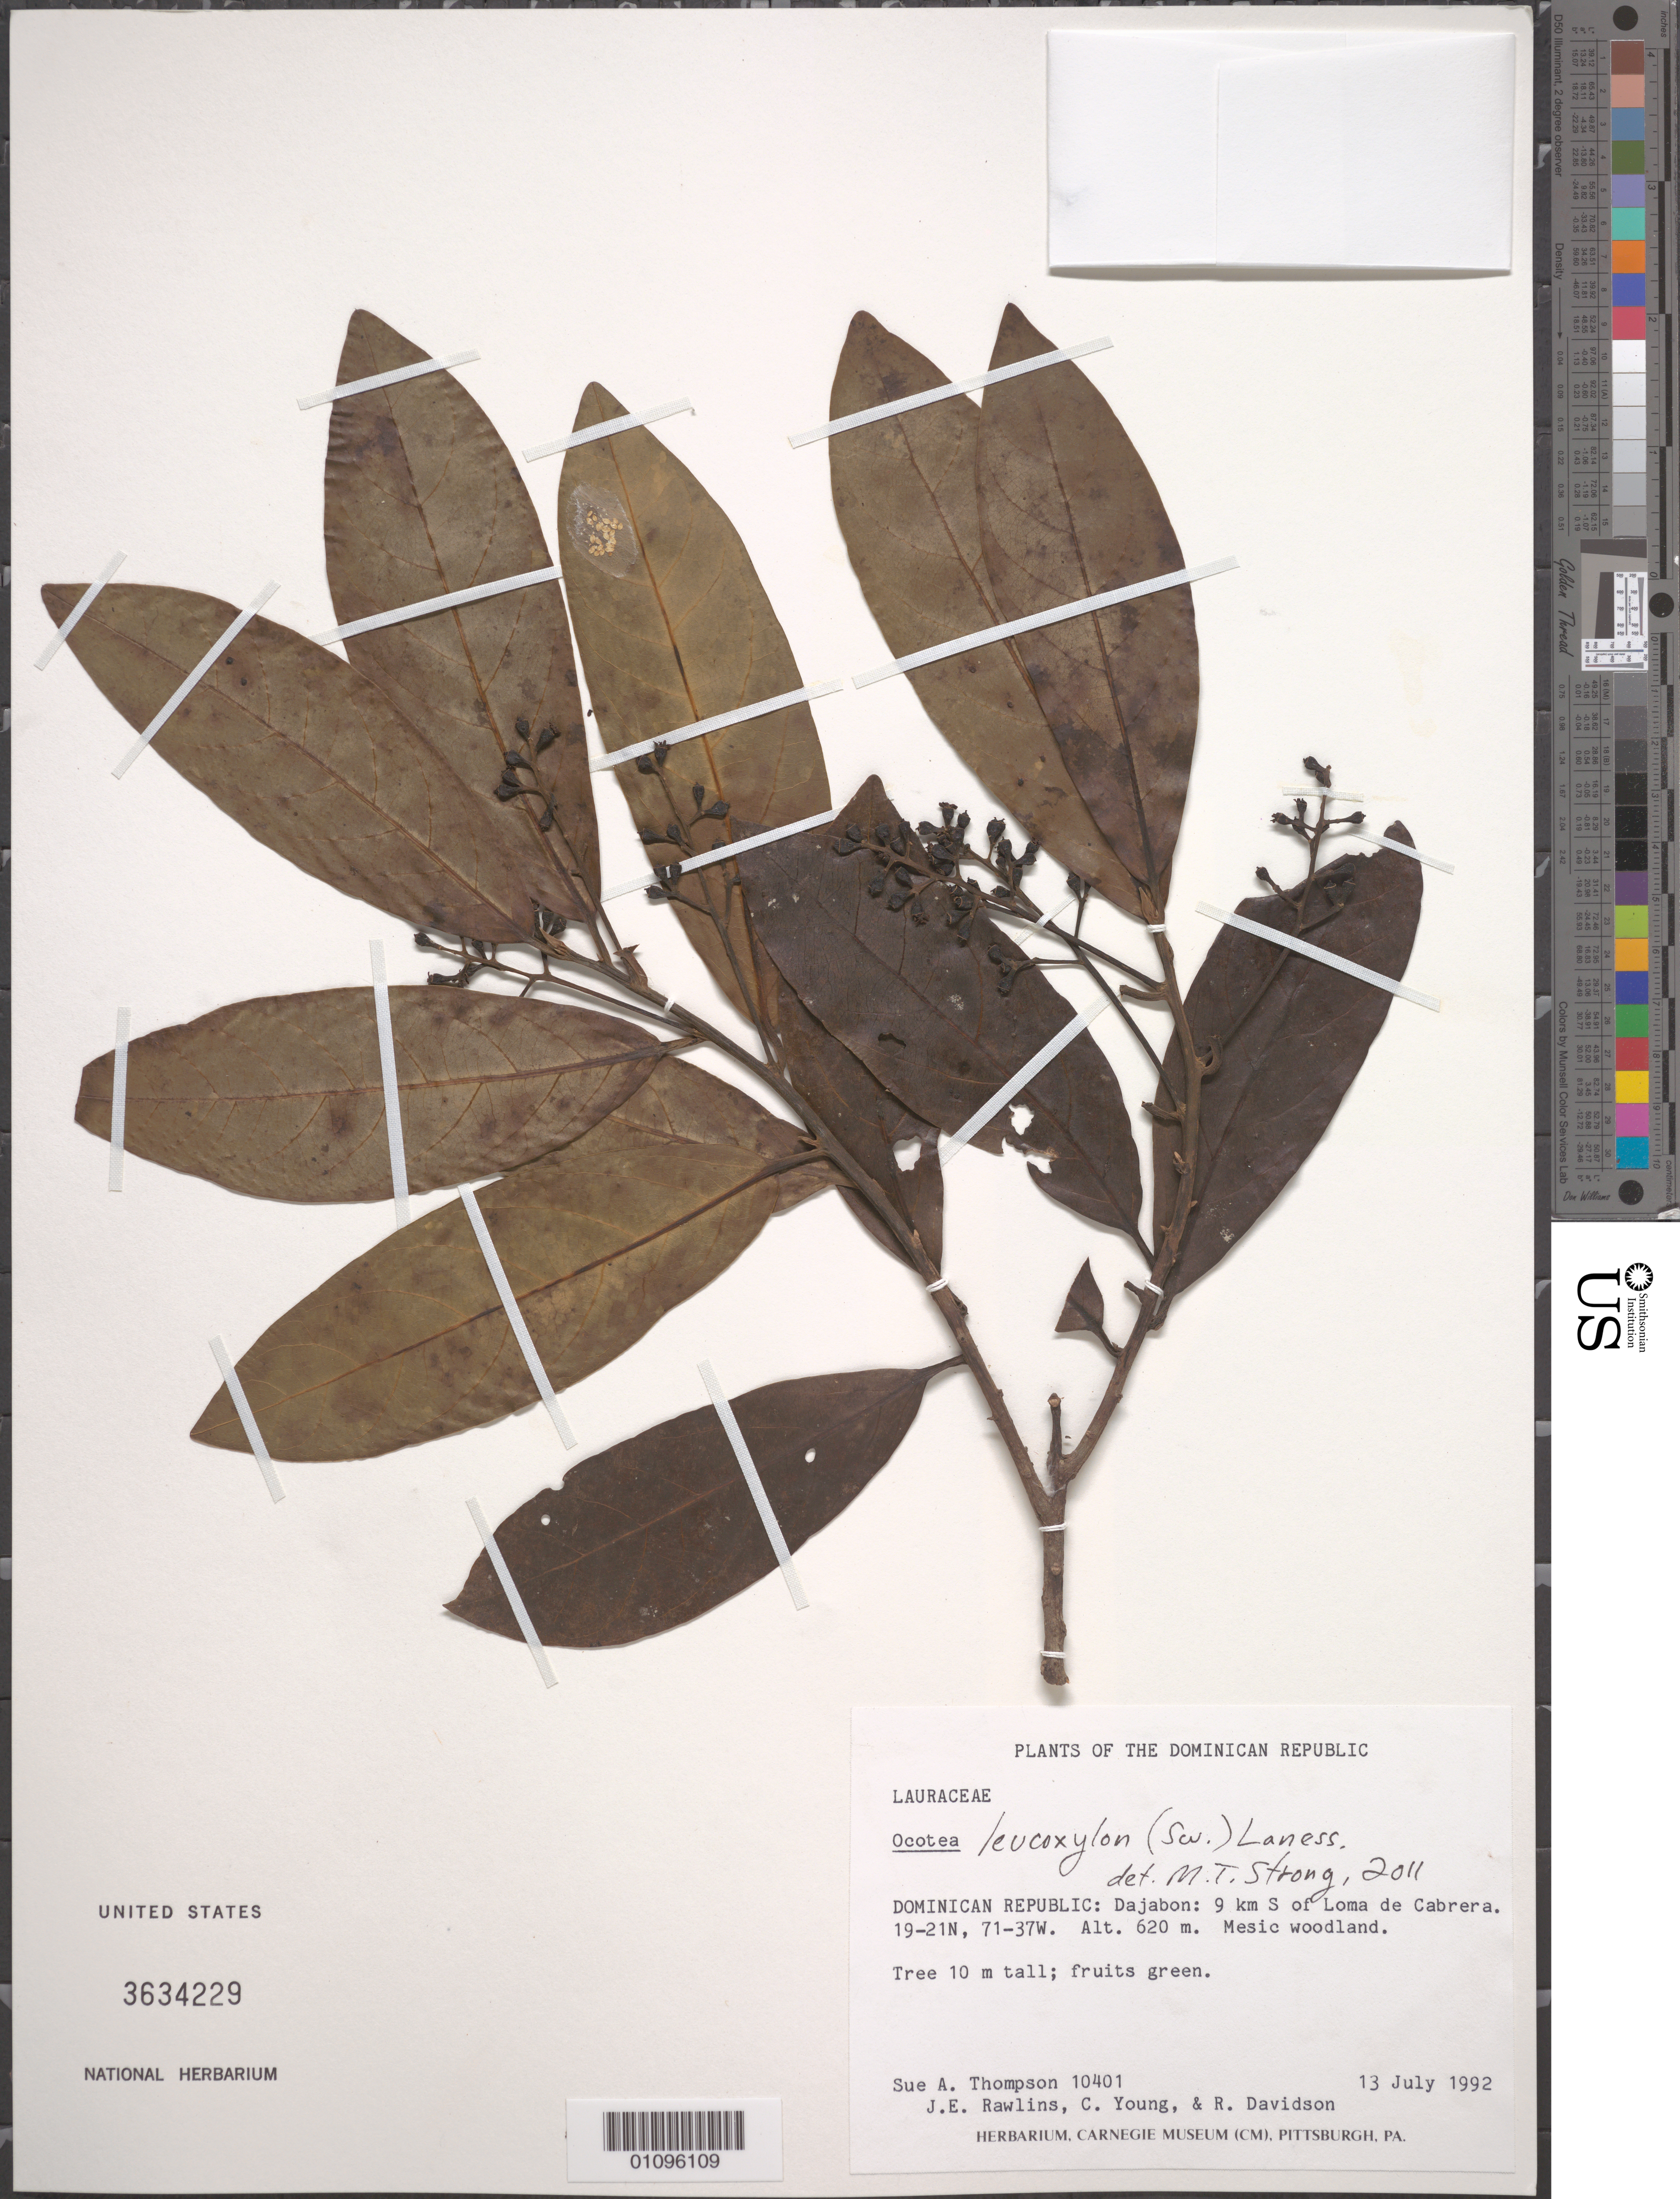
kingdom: Plantae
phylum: Tracheophyta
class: Magnoliopsida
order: Laurales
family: Lauraceae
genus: Ocotea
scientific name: Ocotea leucoxylon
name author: (Sw.) Laness.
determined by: Strong, M. T., (US), Smithsonian Institution - National Museum of Natural History (UNITED STATES)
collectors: S. A. Thompson, J. Rawlins, C. Young & R. Davidson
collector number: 10401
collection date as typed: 13 Jul 1992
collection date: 1992-07-13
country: Dominican Republic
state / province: Dajabon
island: Hispaniola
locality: Loma de Cabrera, 9 km S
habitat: Mesic woodland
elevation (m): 620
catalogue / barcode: US 3634229